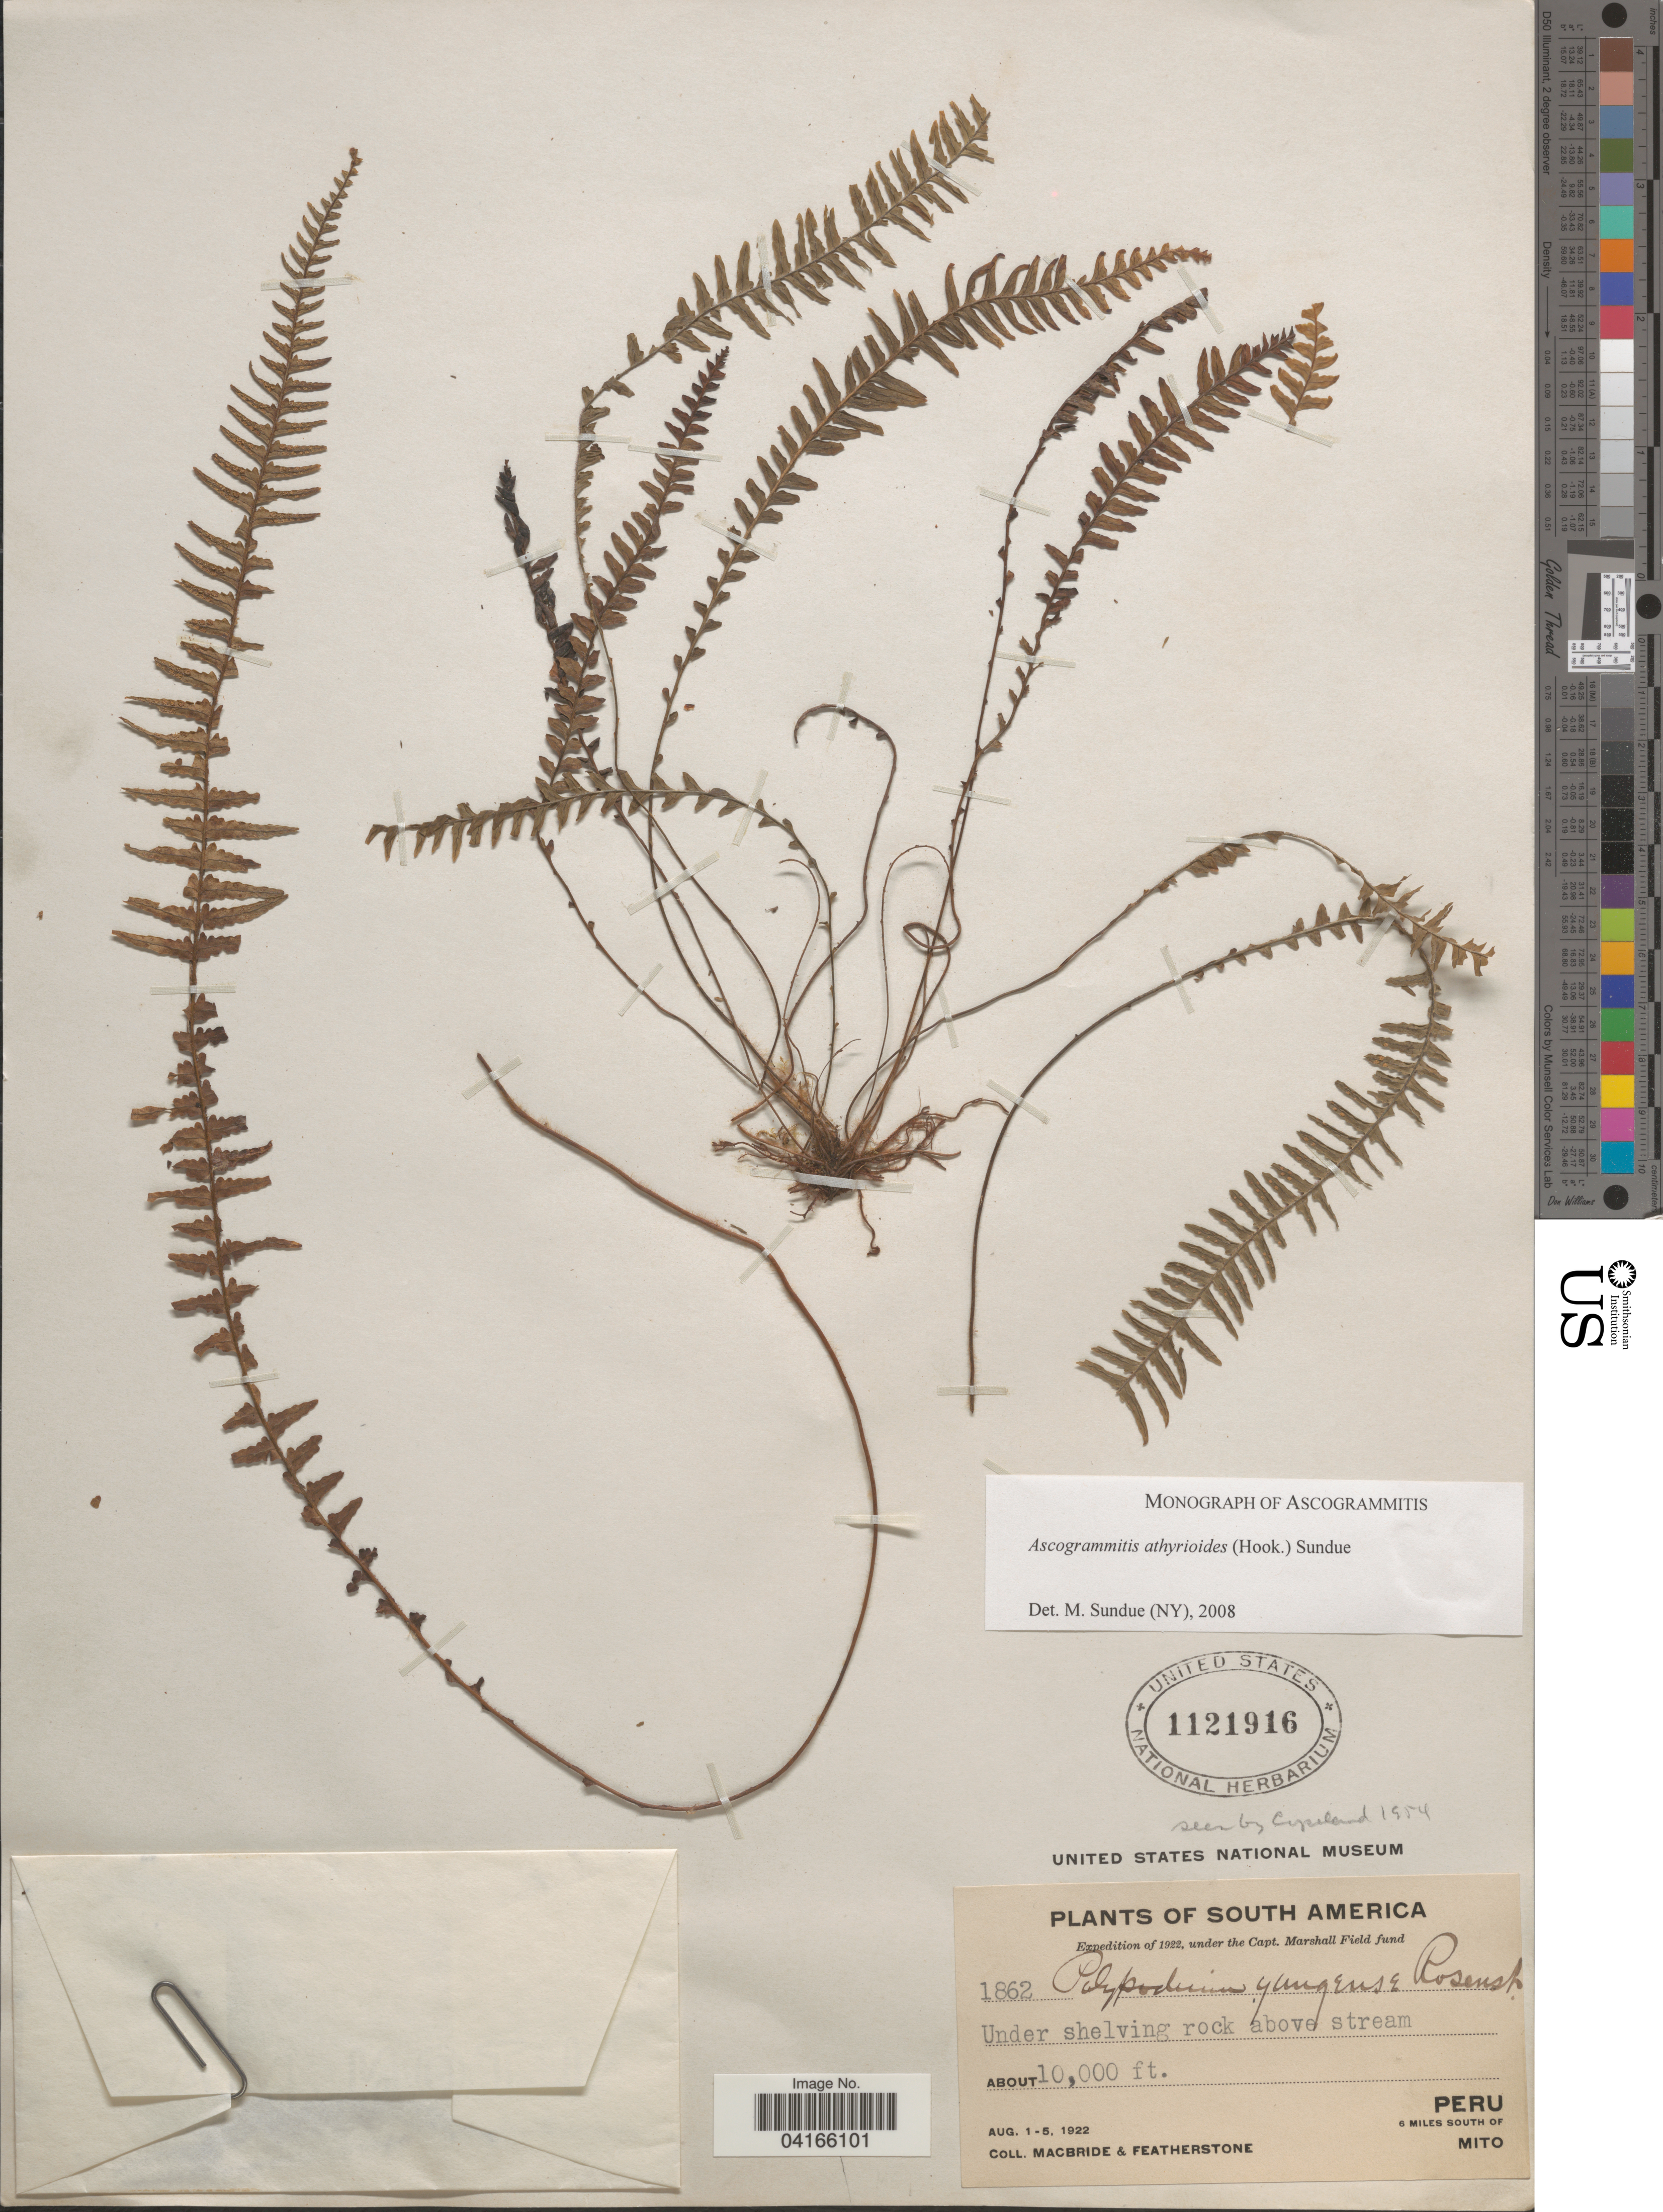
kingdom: Plantae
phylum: Tracheophyta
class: Polypodiopsida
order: Polypodiales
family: Polypodiaceae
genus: Ascogrammitis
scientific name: Ascogrammitis athyrioides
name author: (Hook.) Sundue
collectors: Macbride, -- & -. Featherstone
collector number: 1862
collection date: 1922-08-01/1922-08-05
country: Peru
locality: Expedition of 1922. 6 miles south of Mito.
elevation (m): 3048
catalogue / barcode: US 1121916